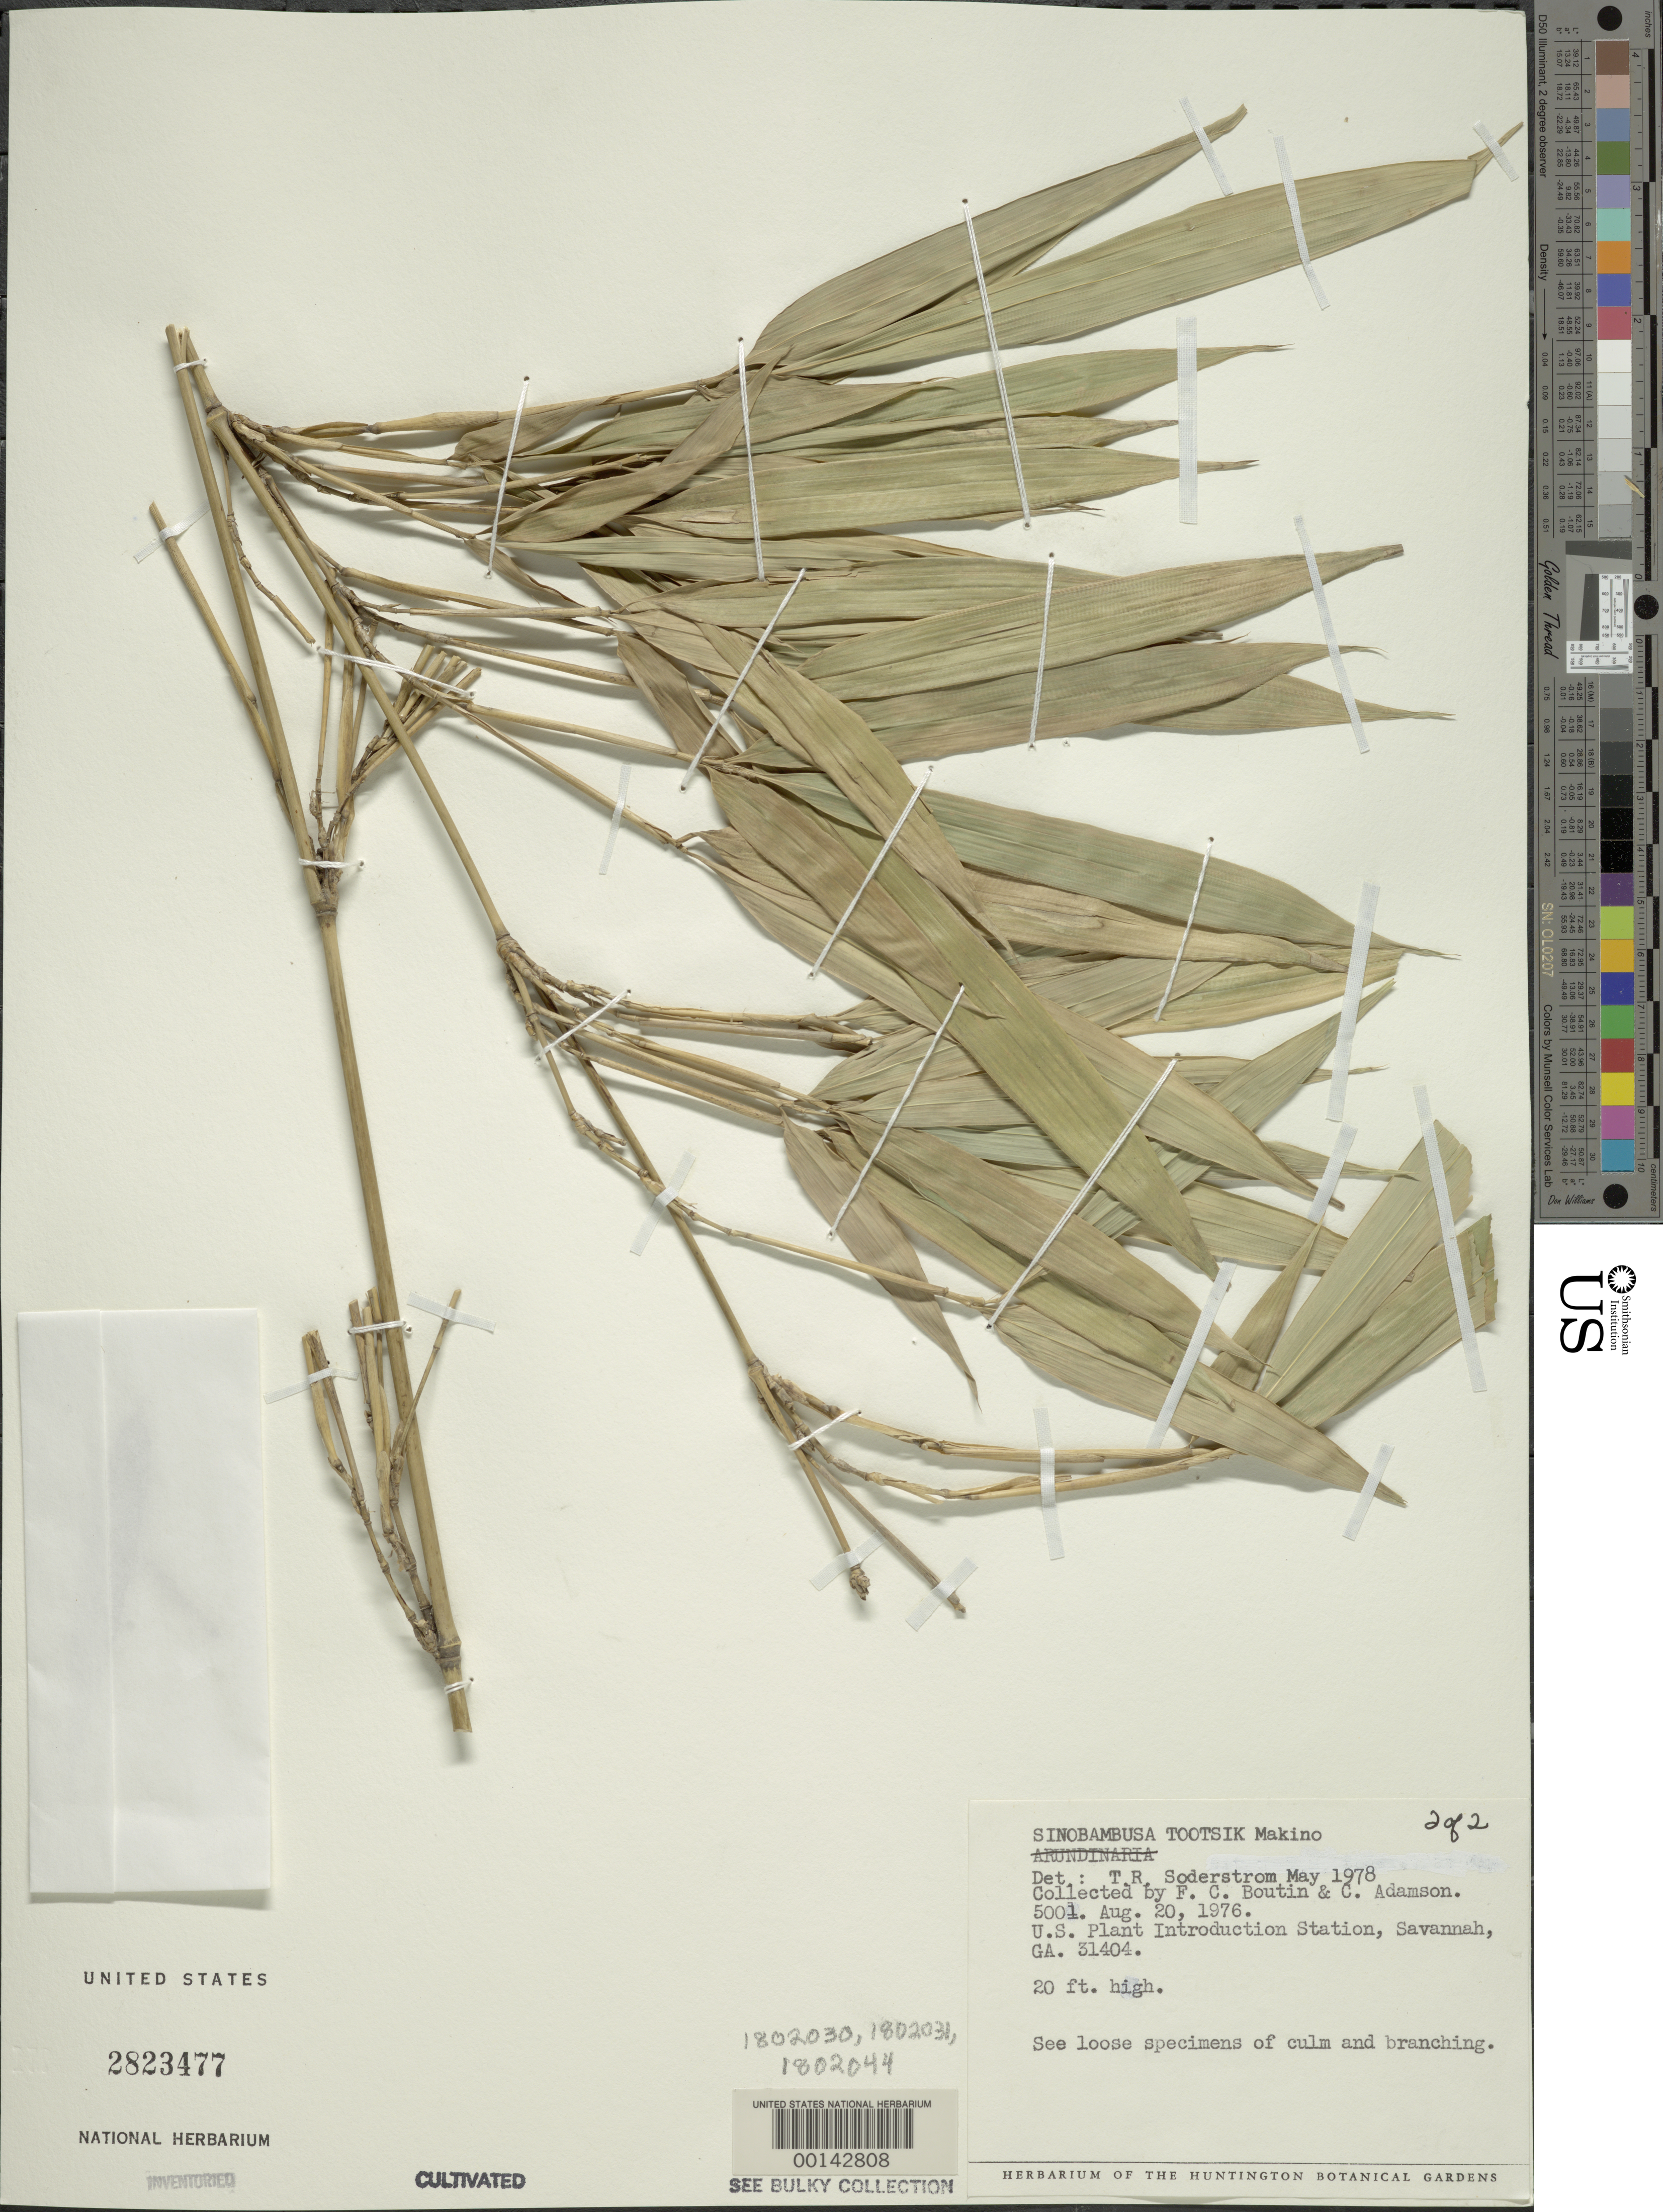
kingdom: Plantae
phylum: Tracheophyta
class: Liliopsida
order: Poales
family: Poaceae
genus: Sinobambusa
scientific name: Sinobambusa tootsik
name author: Makino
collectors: F. Boutin & C. Adamson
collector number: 5001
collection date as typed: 20 Aug 1976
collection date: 1976-08-20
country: United States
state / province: Georgia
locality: Savannah, Barbour Lathrop Plant Introduction Garden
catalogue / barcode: US 2823477